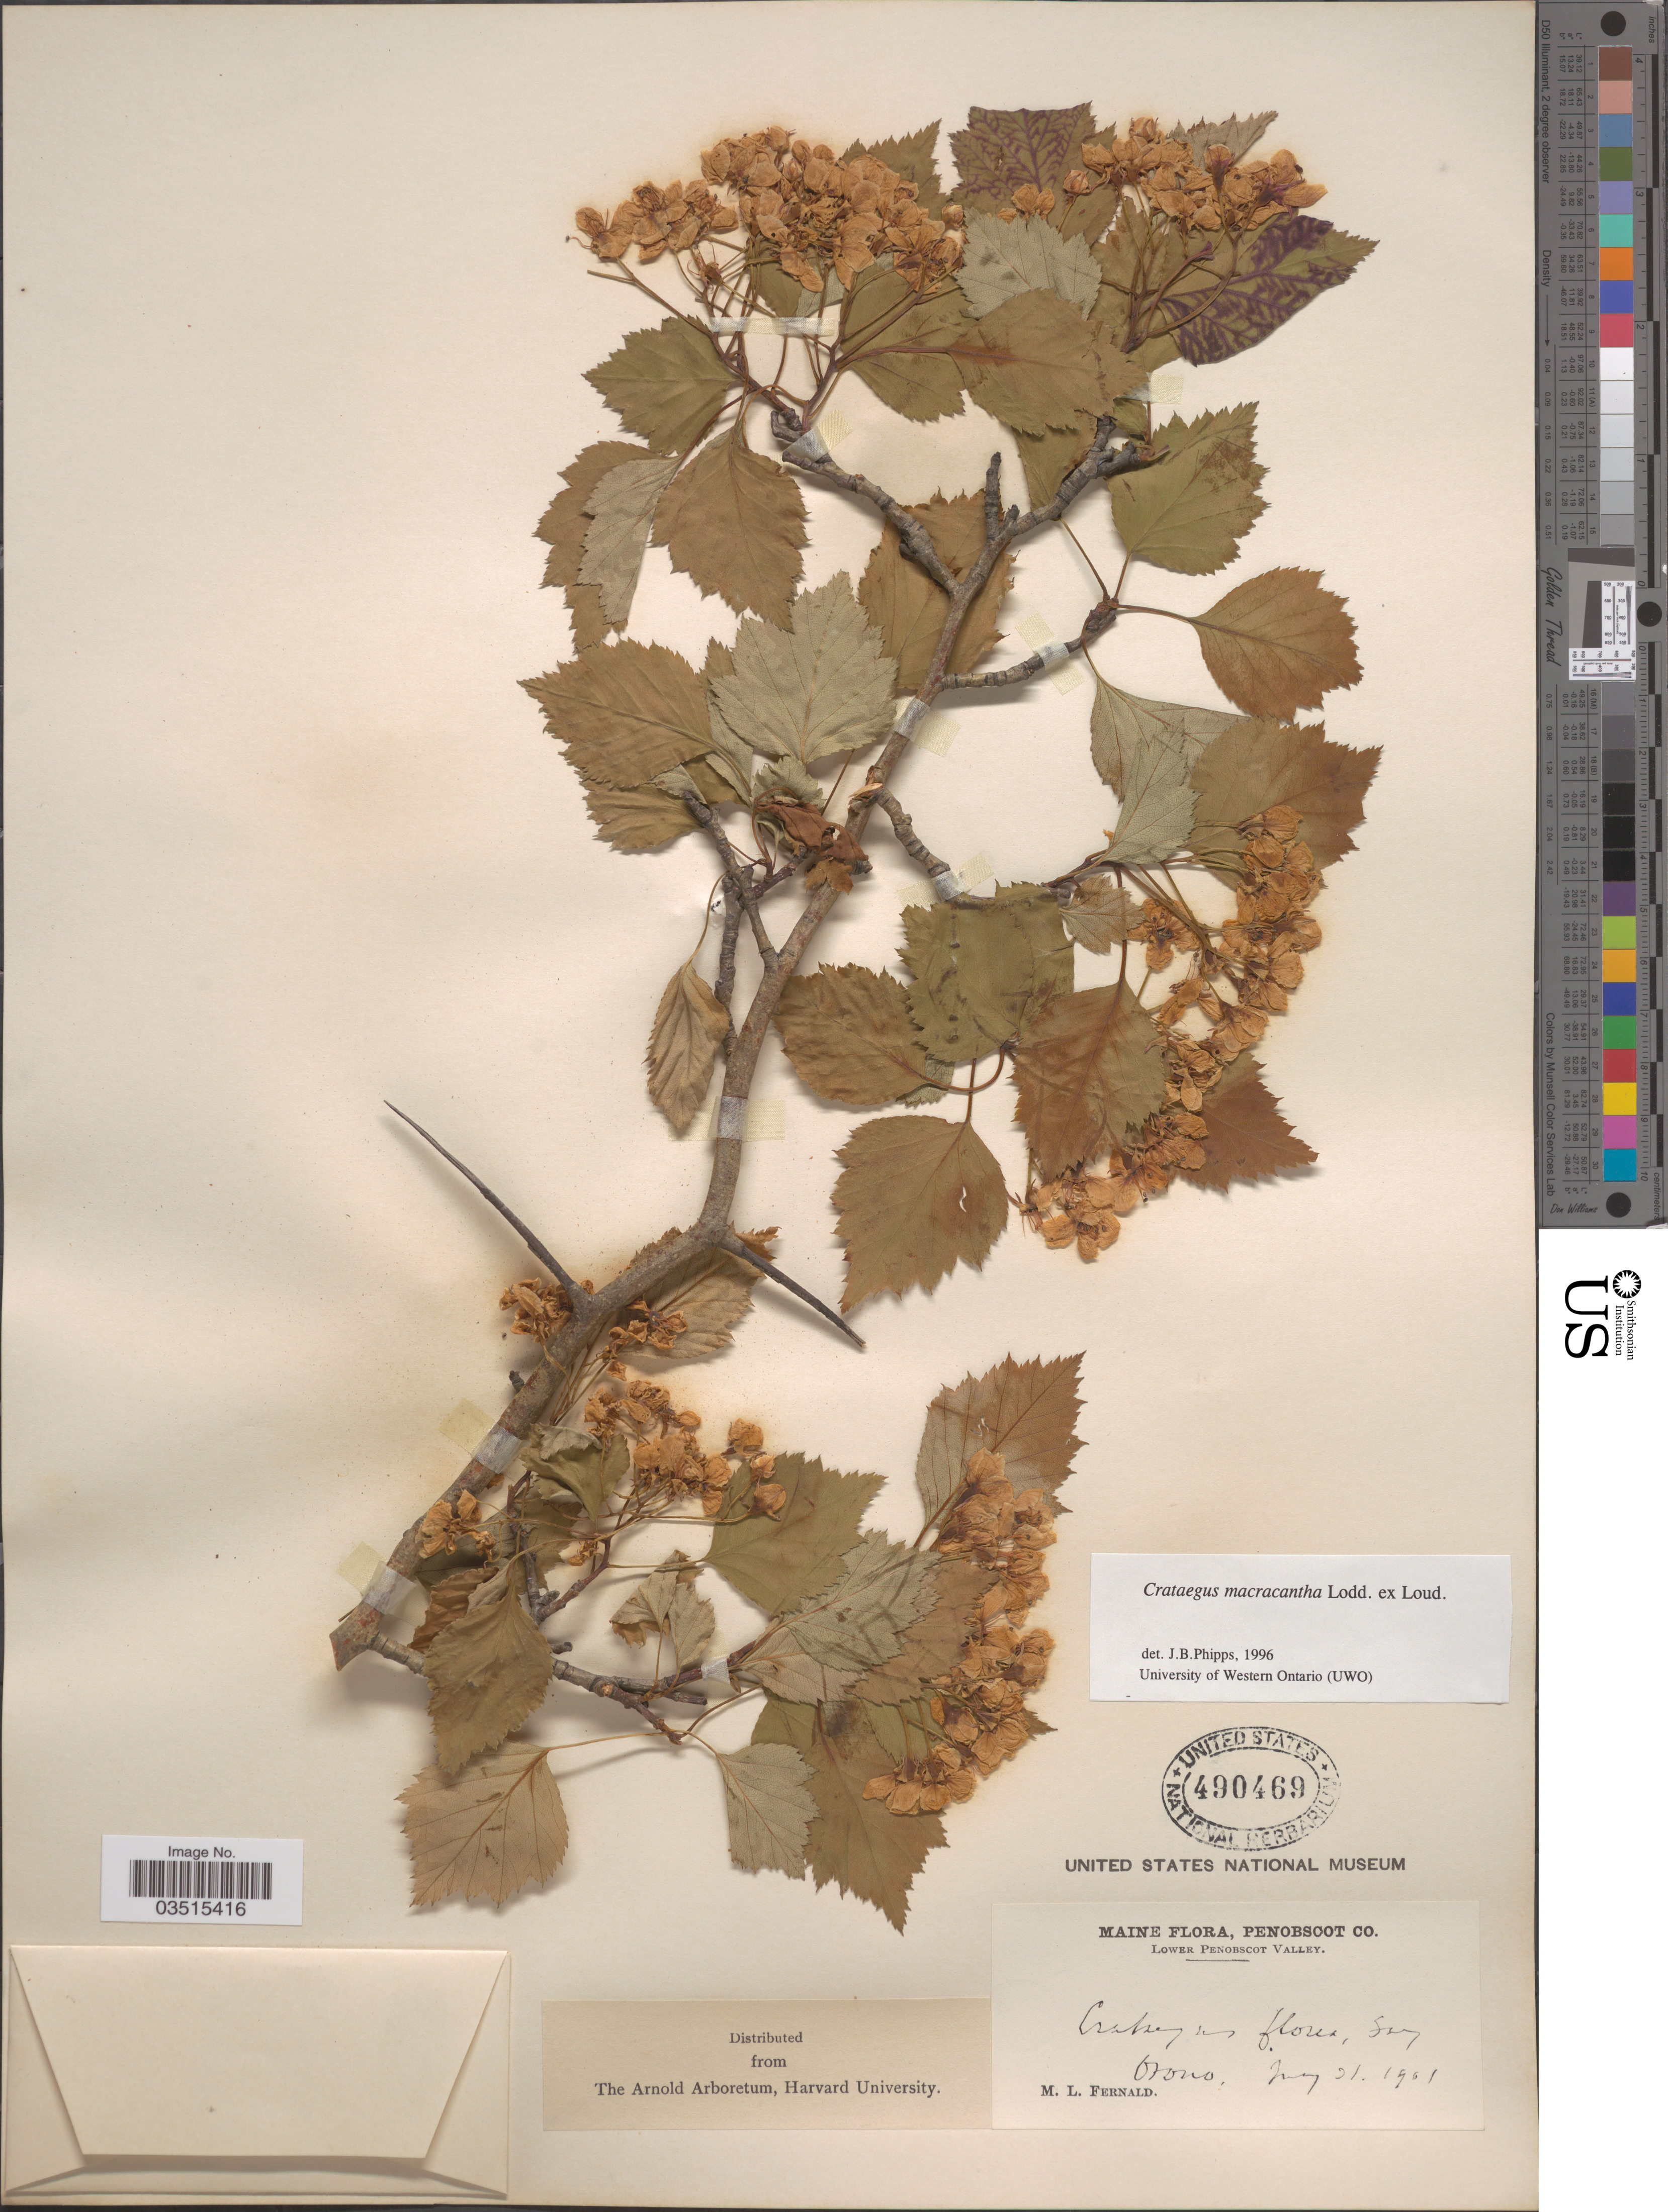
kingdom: Plantae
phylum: Tracheophyta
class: Magnoliopsida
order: Rosales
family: Rosaceae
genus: Crataegus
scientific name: Crataegus macracantha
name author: (Lindl.) Lodd. ex Loudon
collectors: M. L. Fernald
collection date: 1901-06-21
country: United States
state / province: Maine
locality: Penobscot Co. Lower Penobscot Valley. Orono.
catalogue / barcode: US 490469